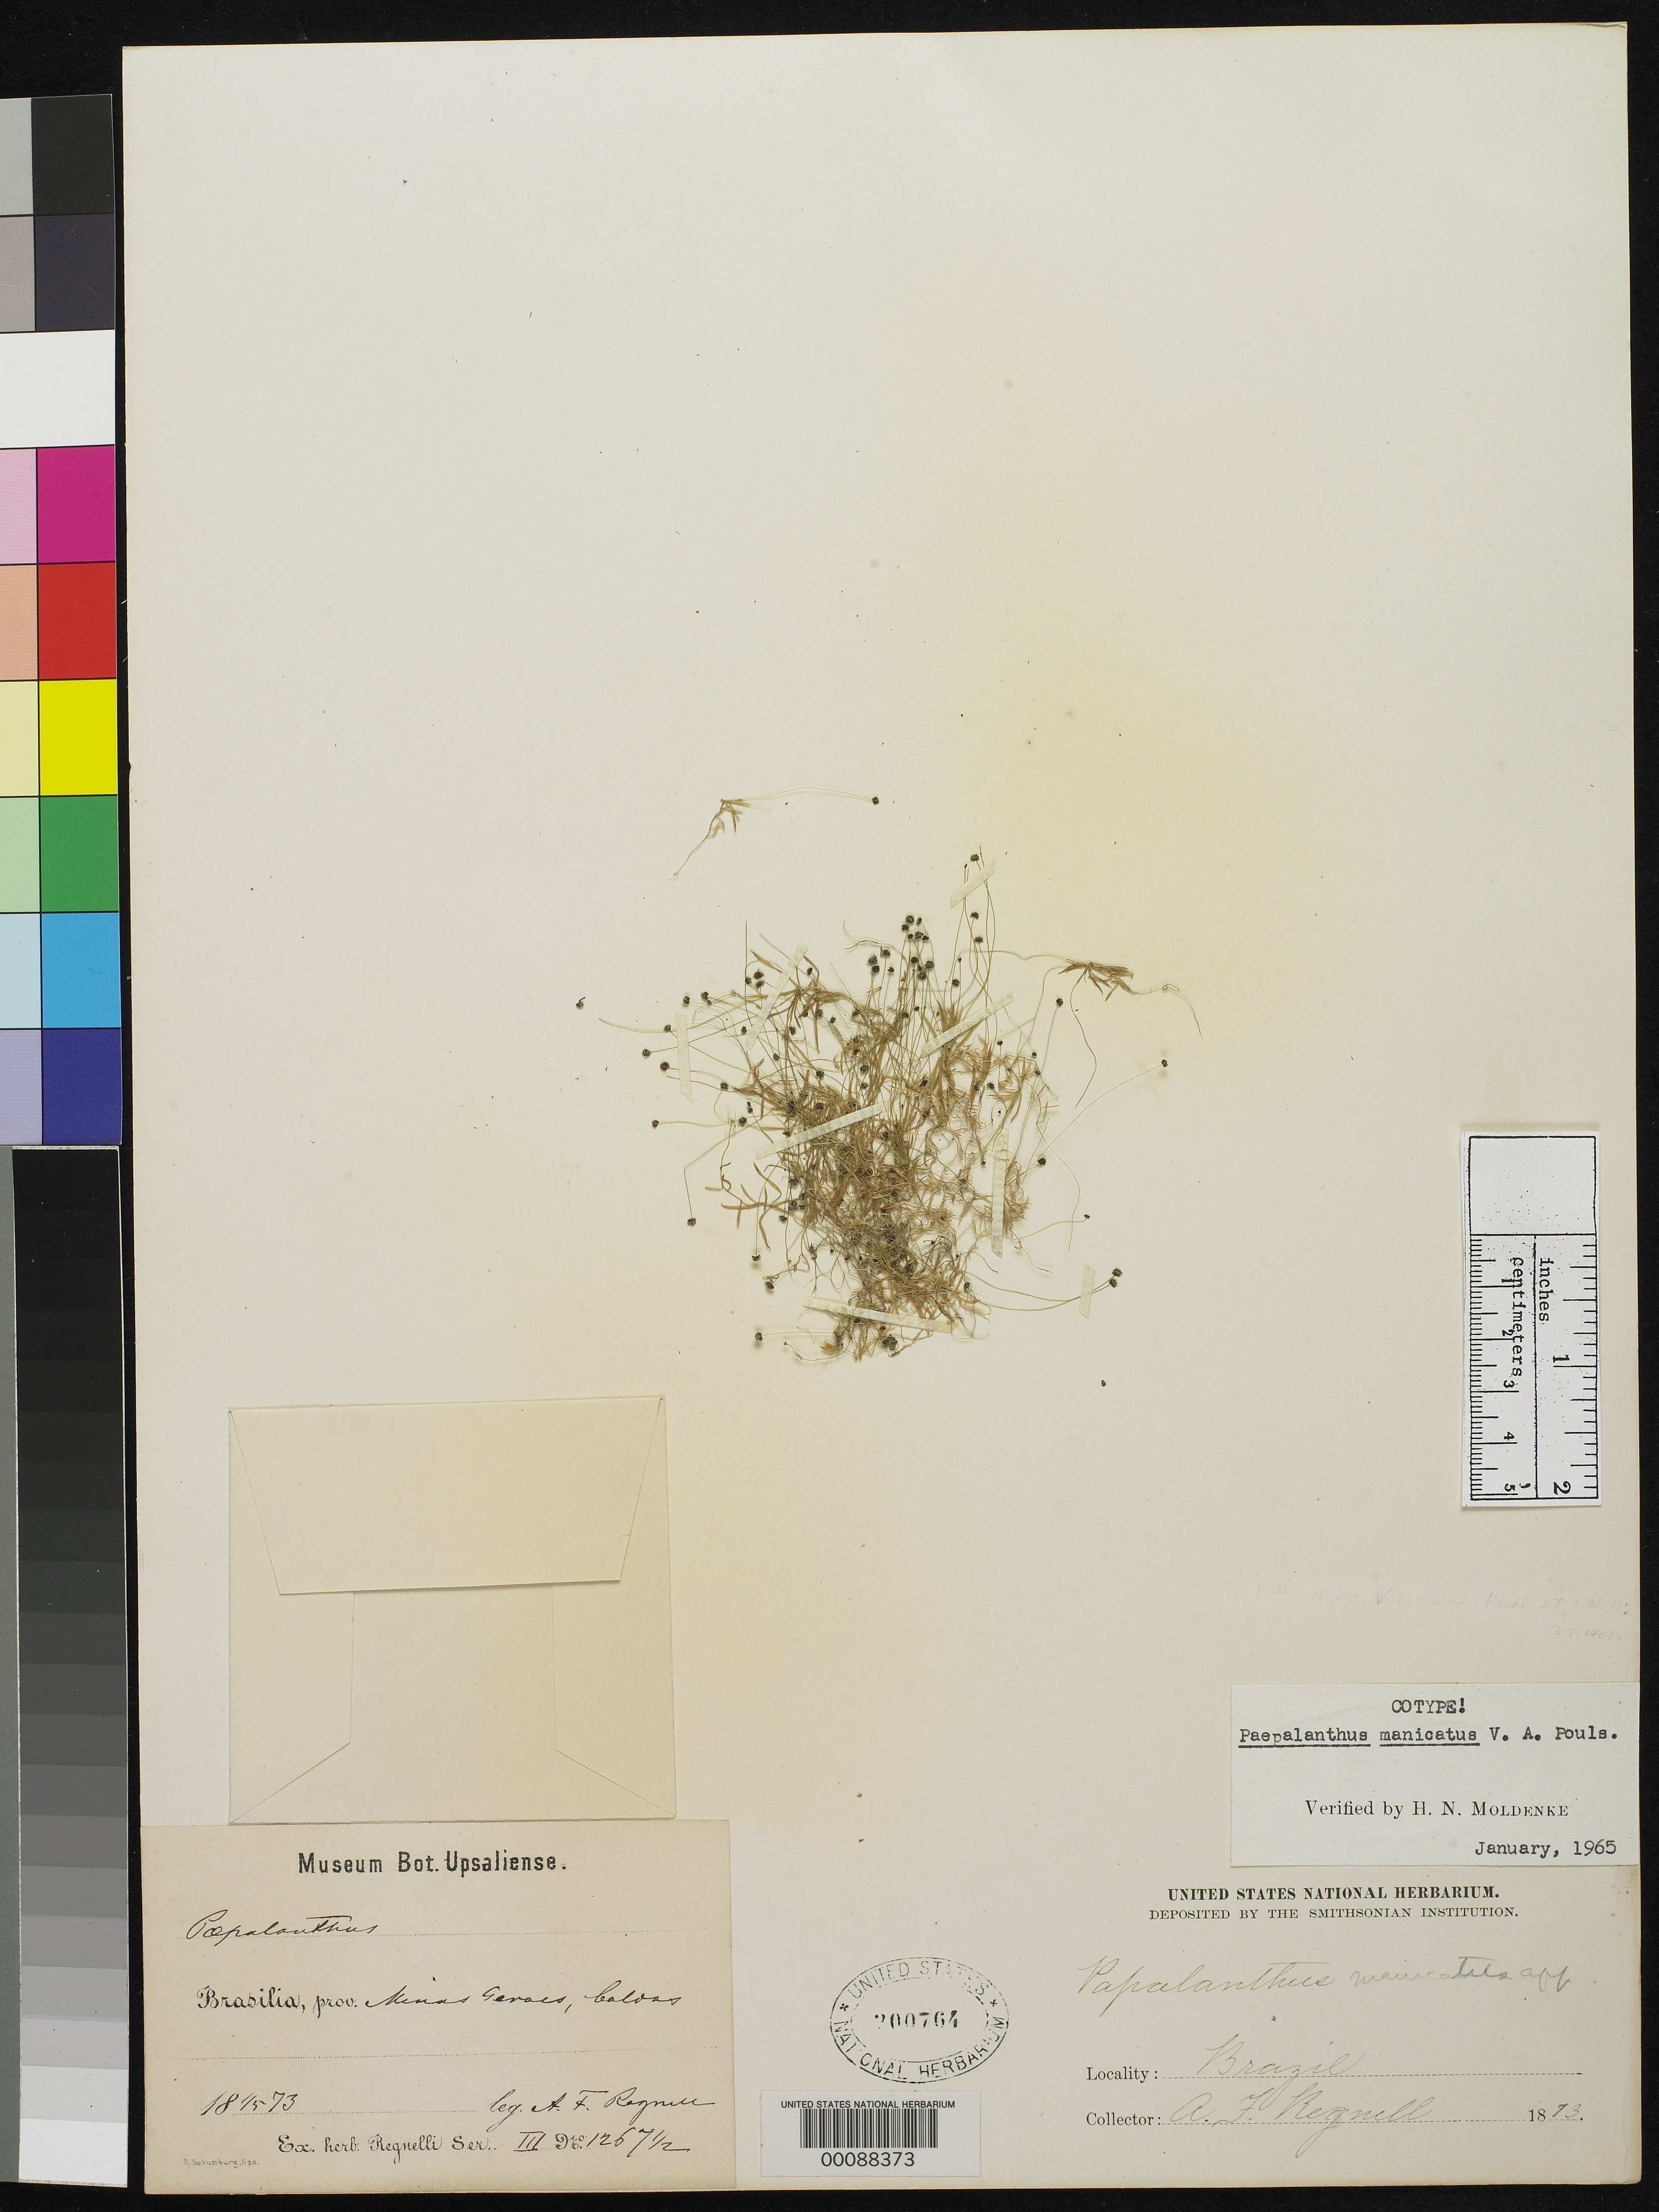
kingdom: Plantae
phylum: Tracheophyta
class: Liliopsida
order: Poales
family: Eriocaulaceae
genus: Paepalanthus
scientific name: Paepalanthus manicatus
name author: Poulsen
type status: Isosyntype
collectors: A. F. Regnell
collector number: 1267.5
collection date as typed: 1873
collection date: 1873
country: Brazil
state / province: Minas Gerais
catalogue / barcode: US 200764